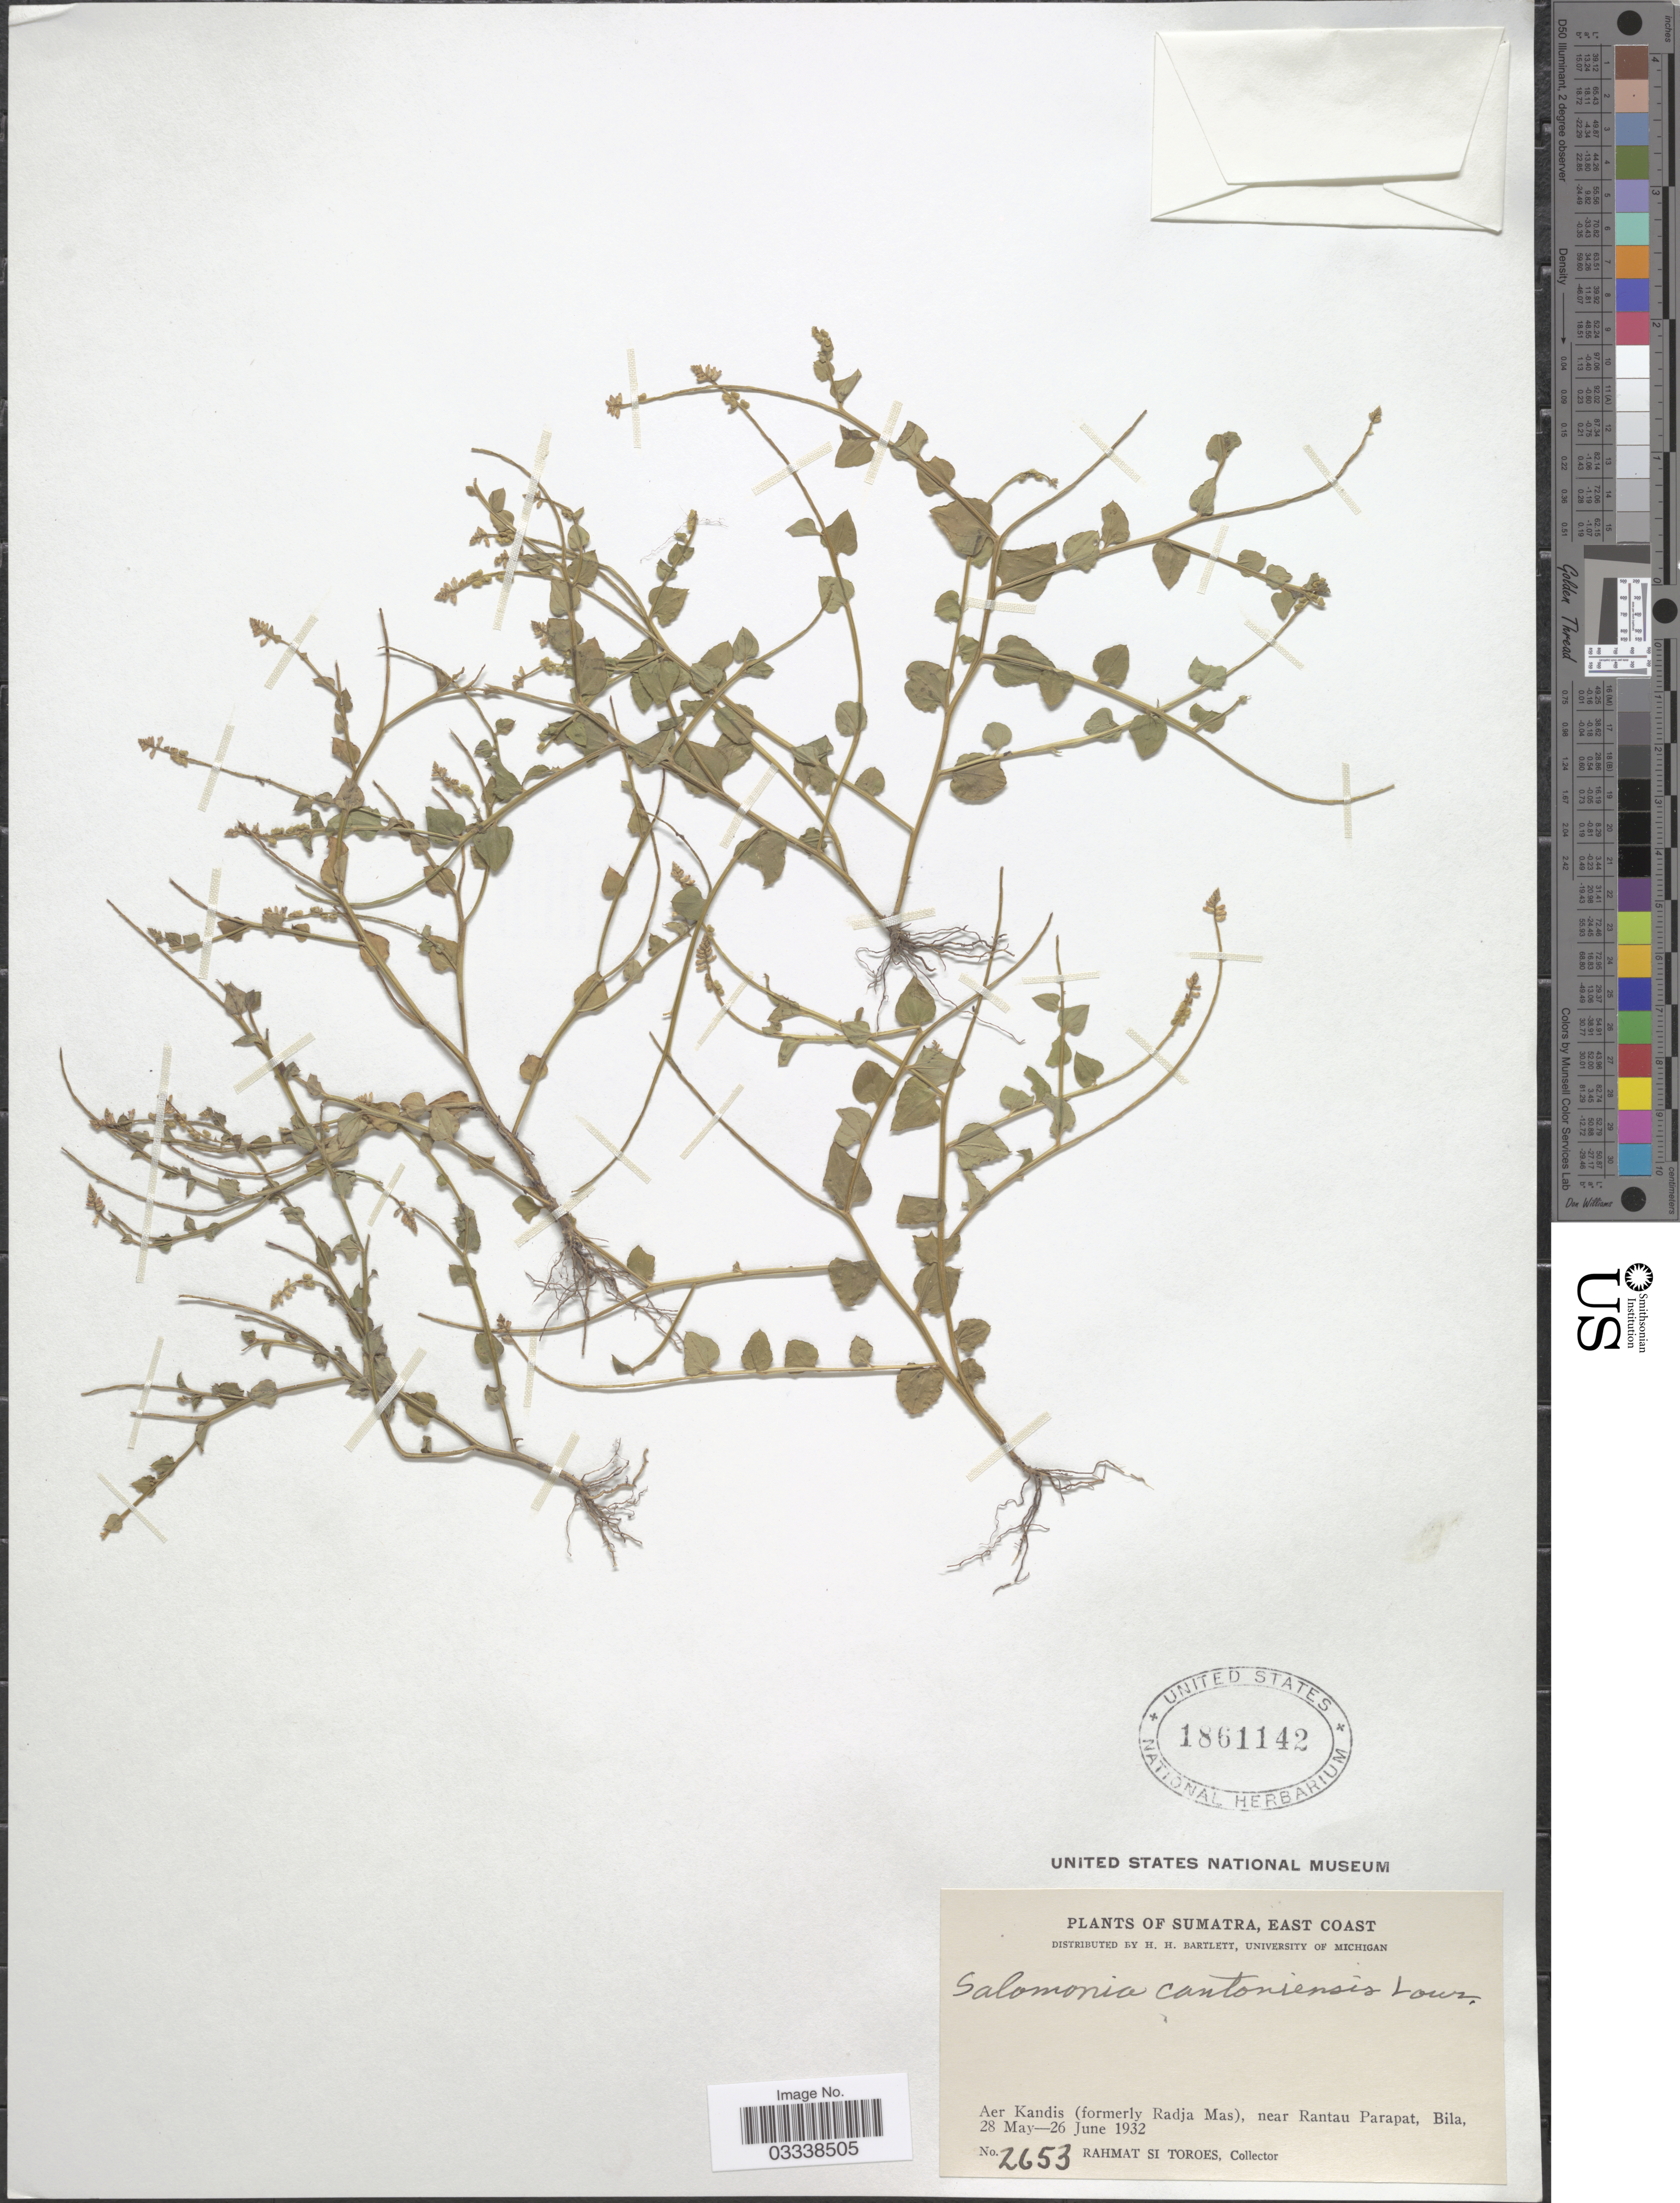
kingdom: Plantae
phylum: Tracheophyta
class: Magnoliopsida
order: Fabales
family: Polygalaceae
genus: Salomonia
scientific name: Salomonia cantoniensis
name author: Lour.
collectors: Rahmat Si Boeea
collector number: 2653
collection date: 1932-05-28/1932-06-26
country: Indonesia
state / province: Sumatra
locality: East Coast, Aer Kandis (formerly Radja Mas), near Rantau Parapat, Bila.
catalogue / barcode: US 1861142